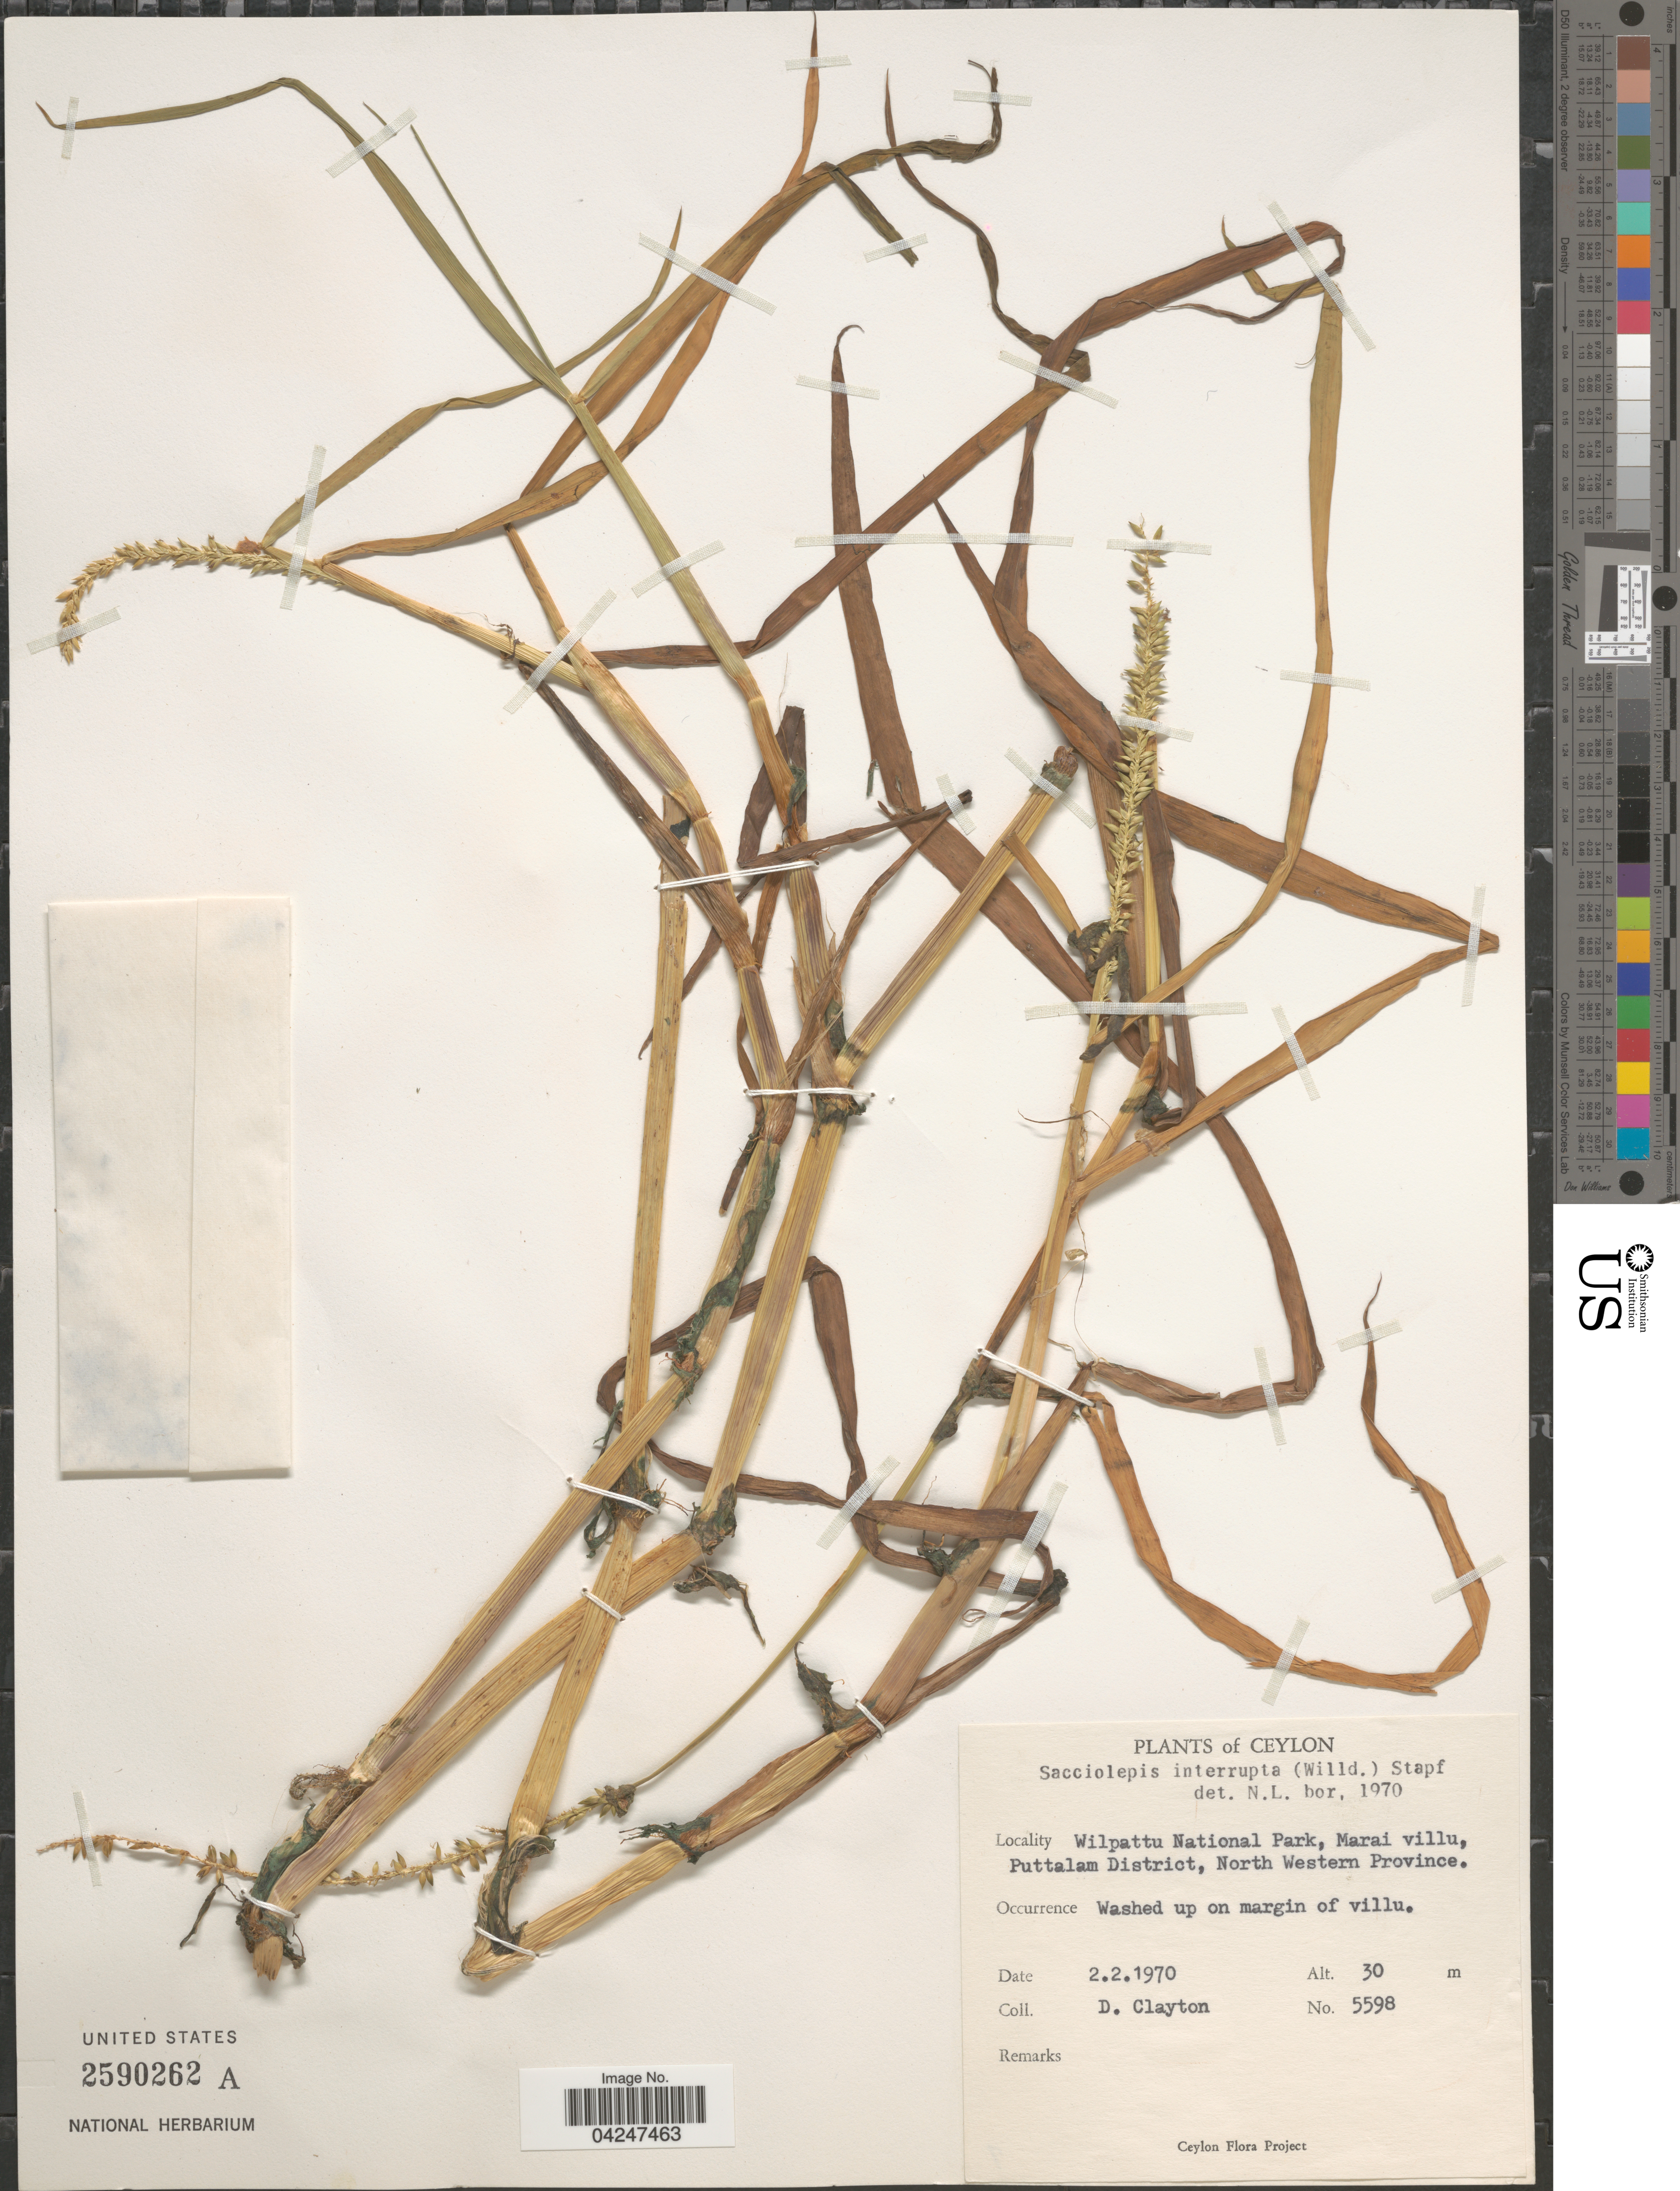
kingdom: Plantae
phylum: Tracheophyta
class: Liliopsida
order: Poales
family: Poaceae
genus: Sacciolepis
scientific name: Sacciolepis interrupta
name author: (Willd.) Stapf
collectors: D. Clayton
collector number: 5598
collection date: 1970-02-02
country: Sri Lanka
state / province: North Western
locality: Ceylon. Wilpattu National Park, Marai villu, Puttalam District. Washed up on margin of villu.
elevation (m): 30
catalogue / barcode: US 2590262A